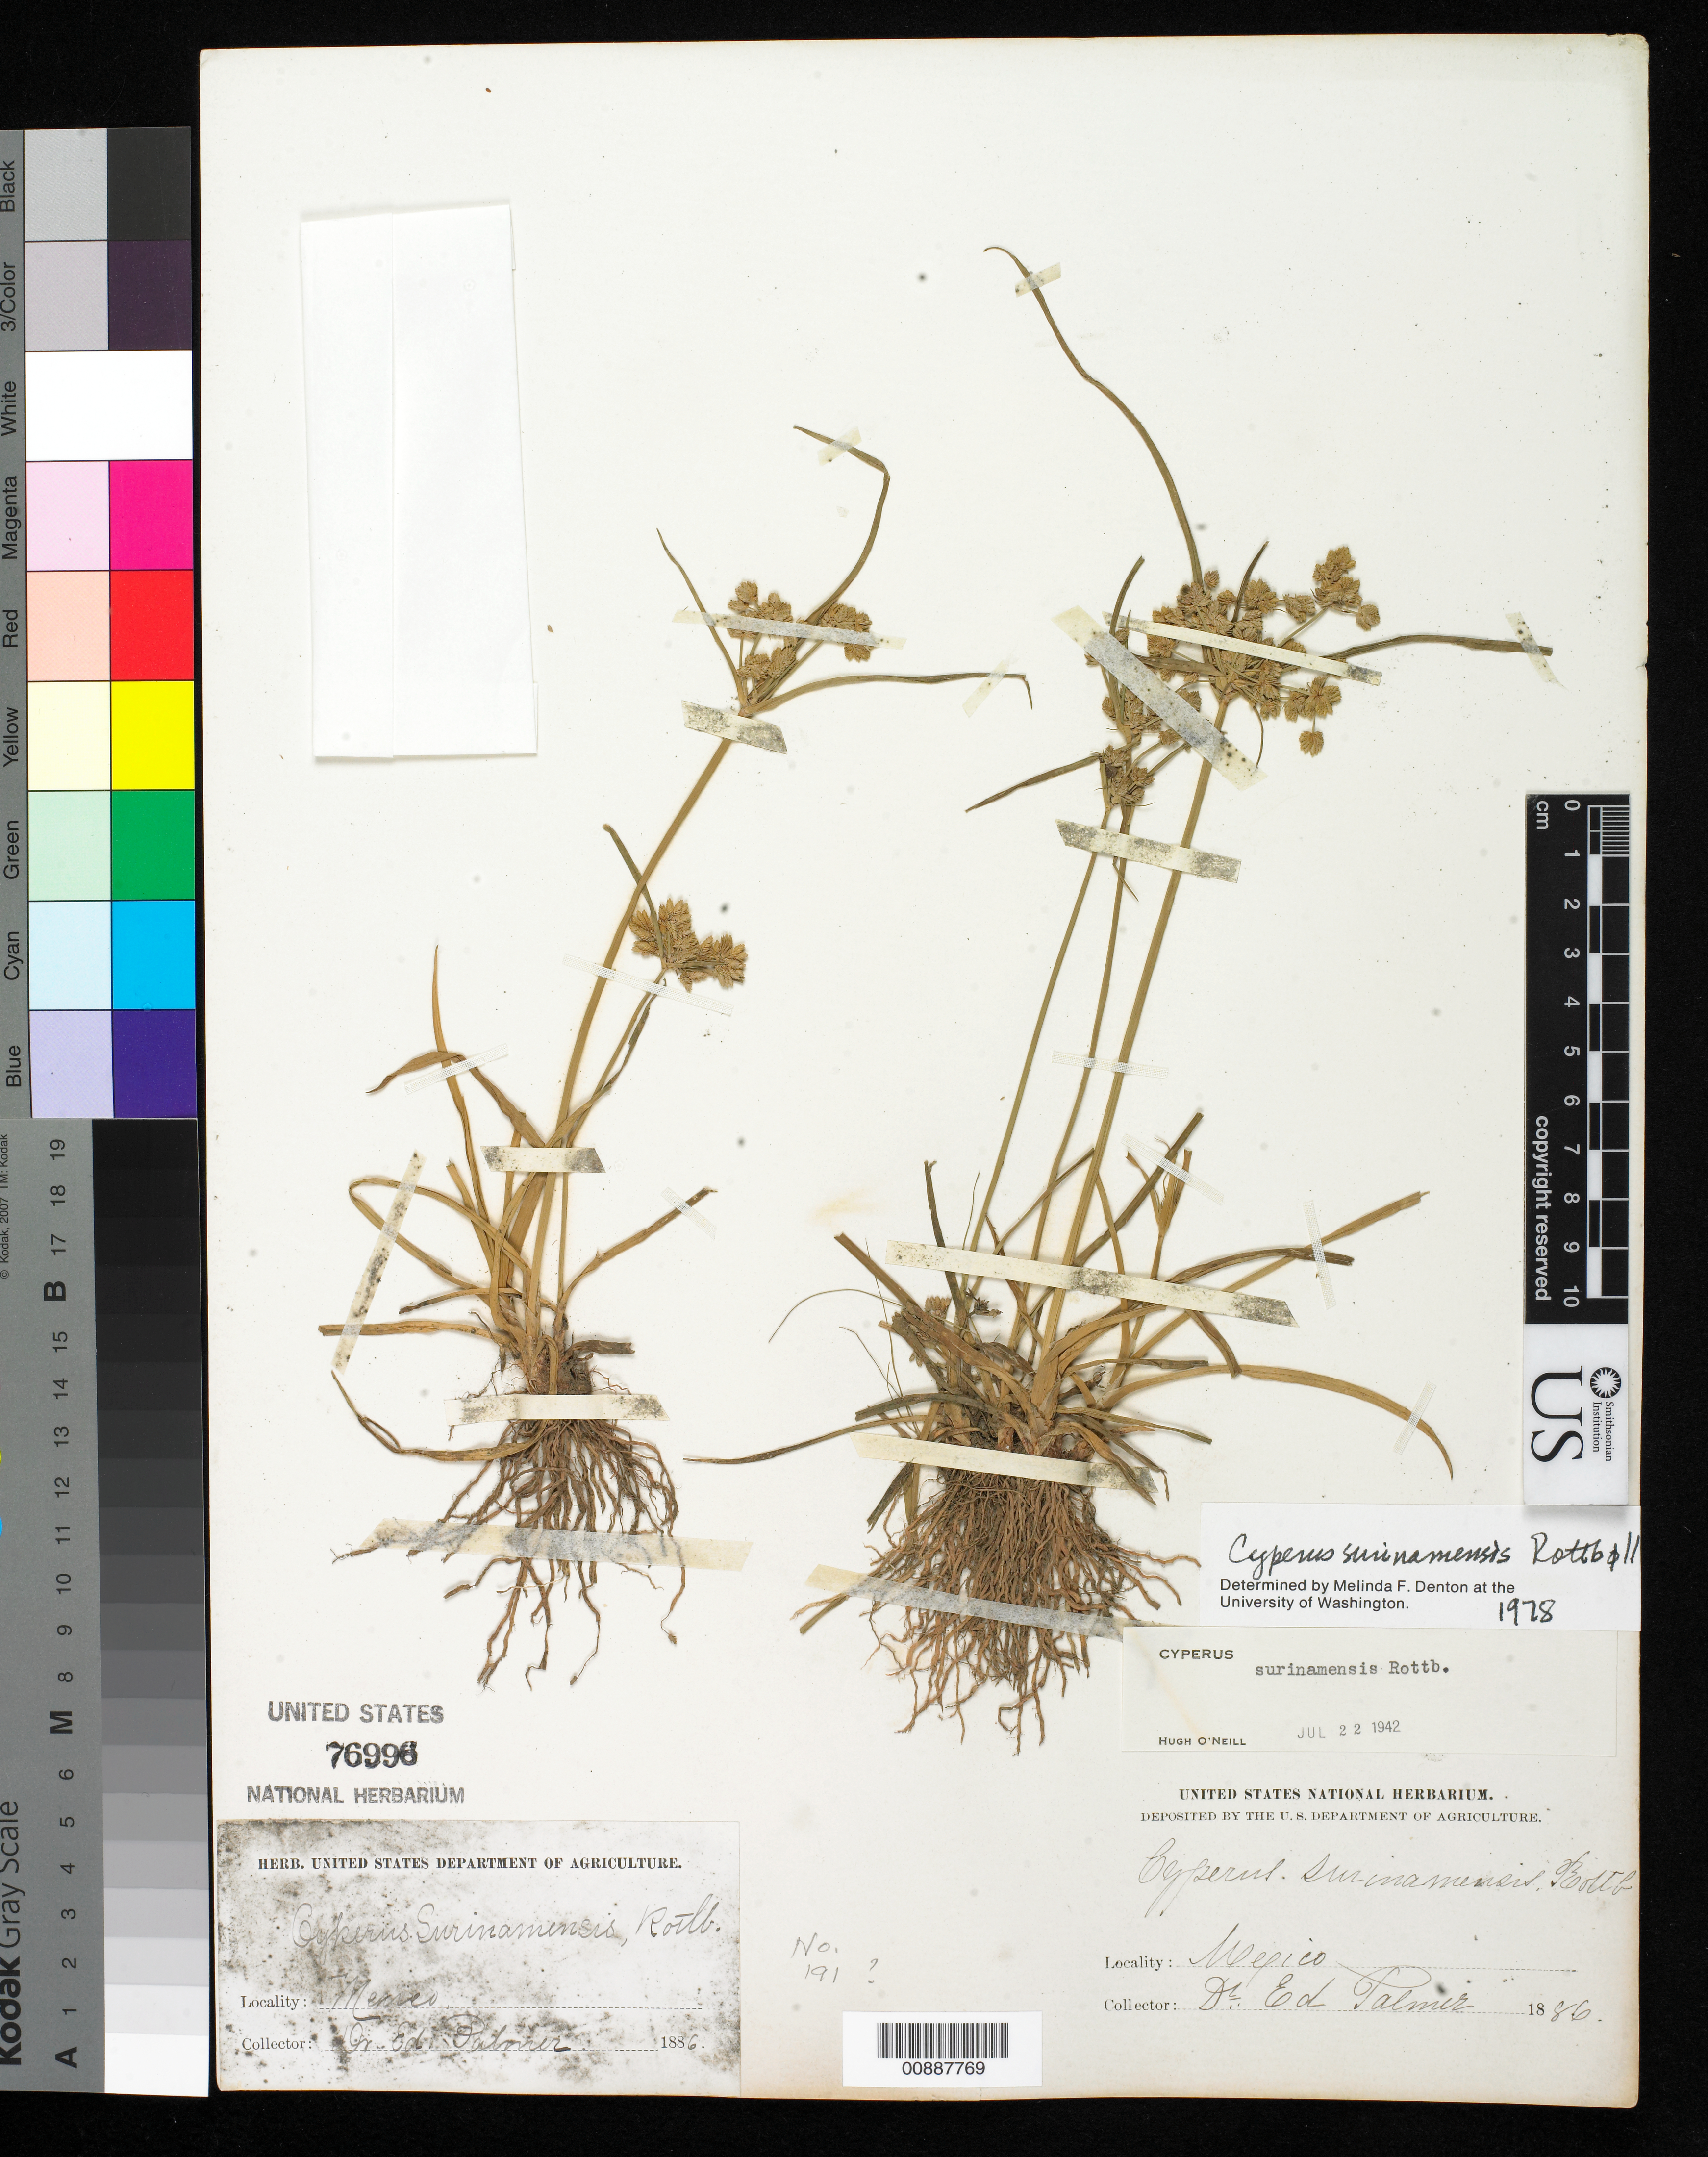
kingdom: Plantae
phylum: Tracheophyta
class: Liliopsida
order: Poales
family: Cyperaceae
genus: Cyperus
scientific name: Cyperus surinamensis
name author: Rottb.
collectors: E. Palmer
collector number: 191?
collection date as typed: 1886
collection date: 1886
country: Mexico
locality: Mexico.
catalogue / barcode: US 76996